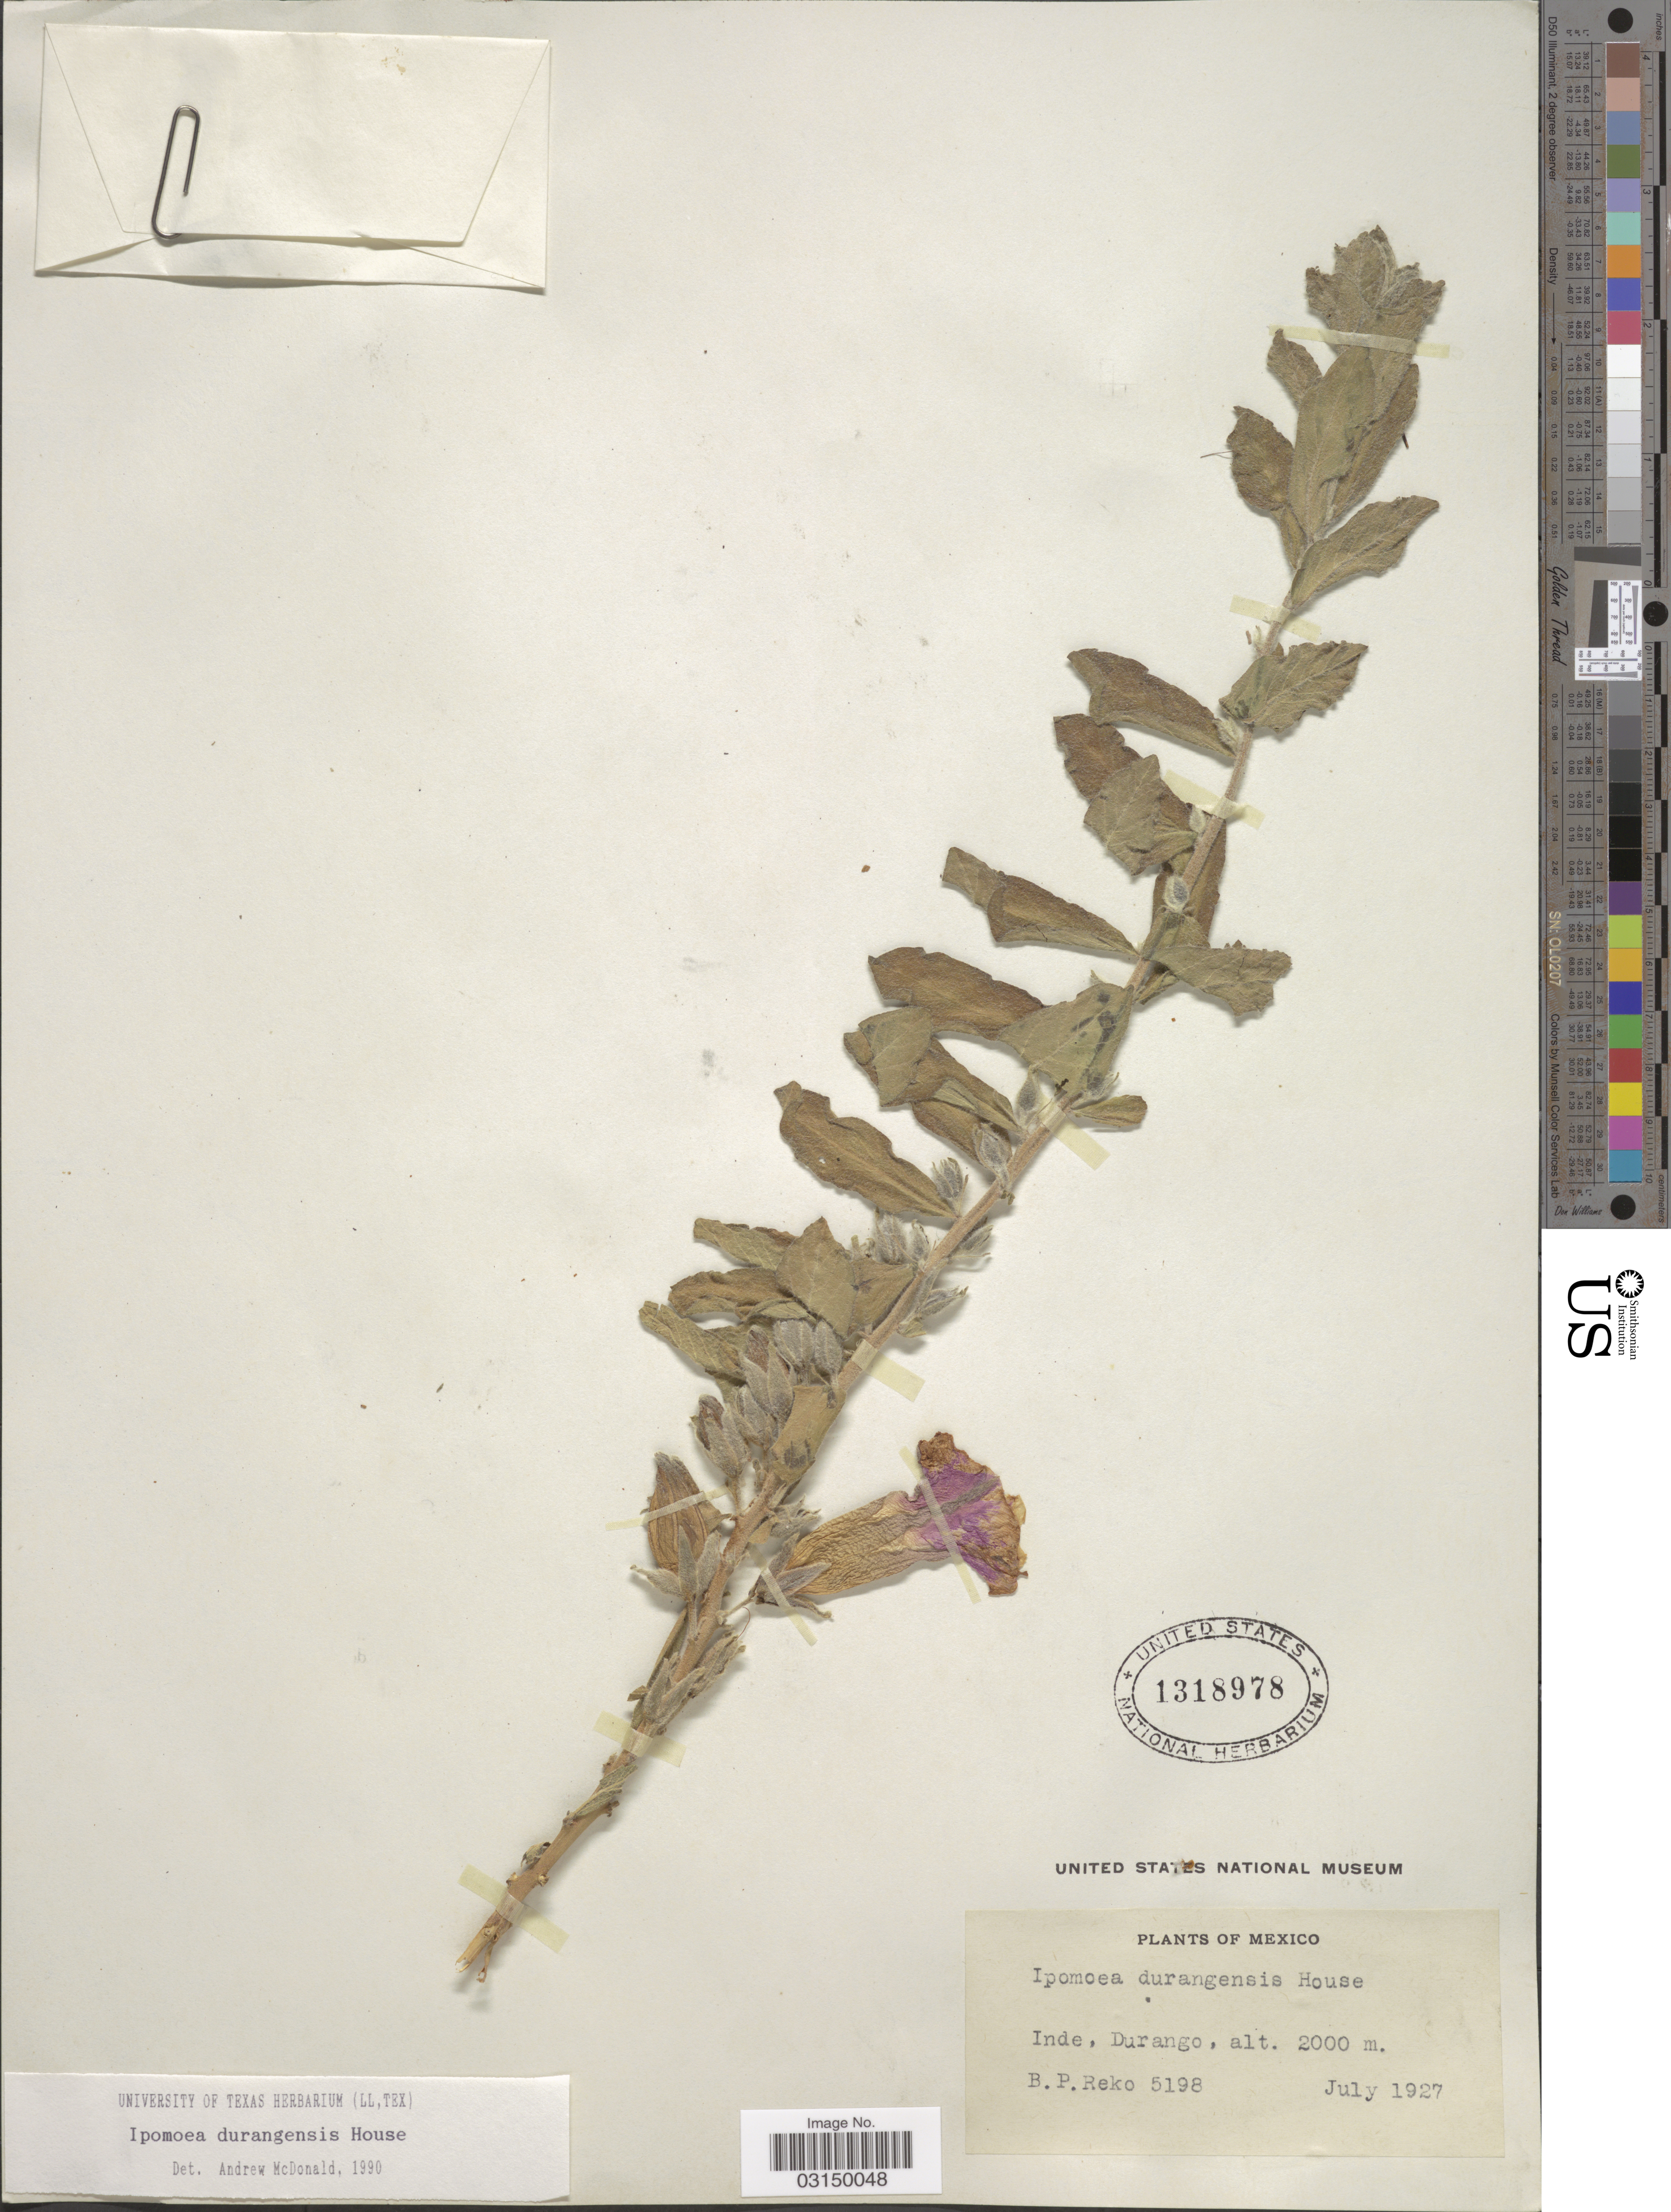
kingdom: Plantae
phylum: Tracheophyta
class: Magnoliopsida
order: Solanales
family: Convolvulaceae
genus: Ipomoea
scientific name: Ipomoea durangensis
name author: House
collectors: B. P. Reko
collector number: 5198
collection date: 1927-07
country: Mexico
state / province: Durango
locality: Inde.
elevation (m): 2000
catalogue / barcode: US 1318978